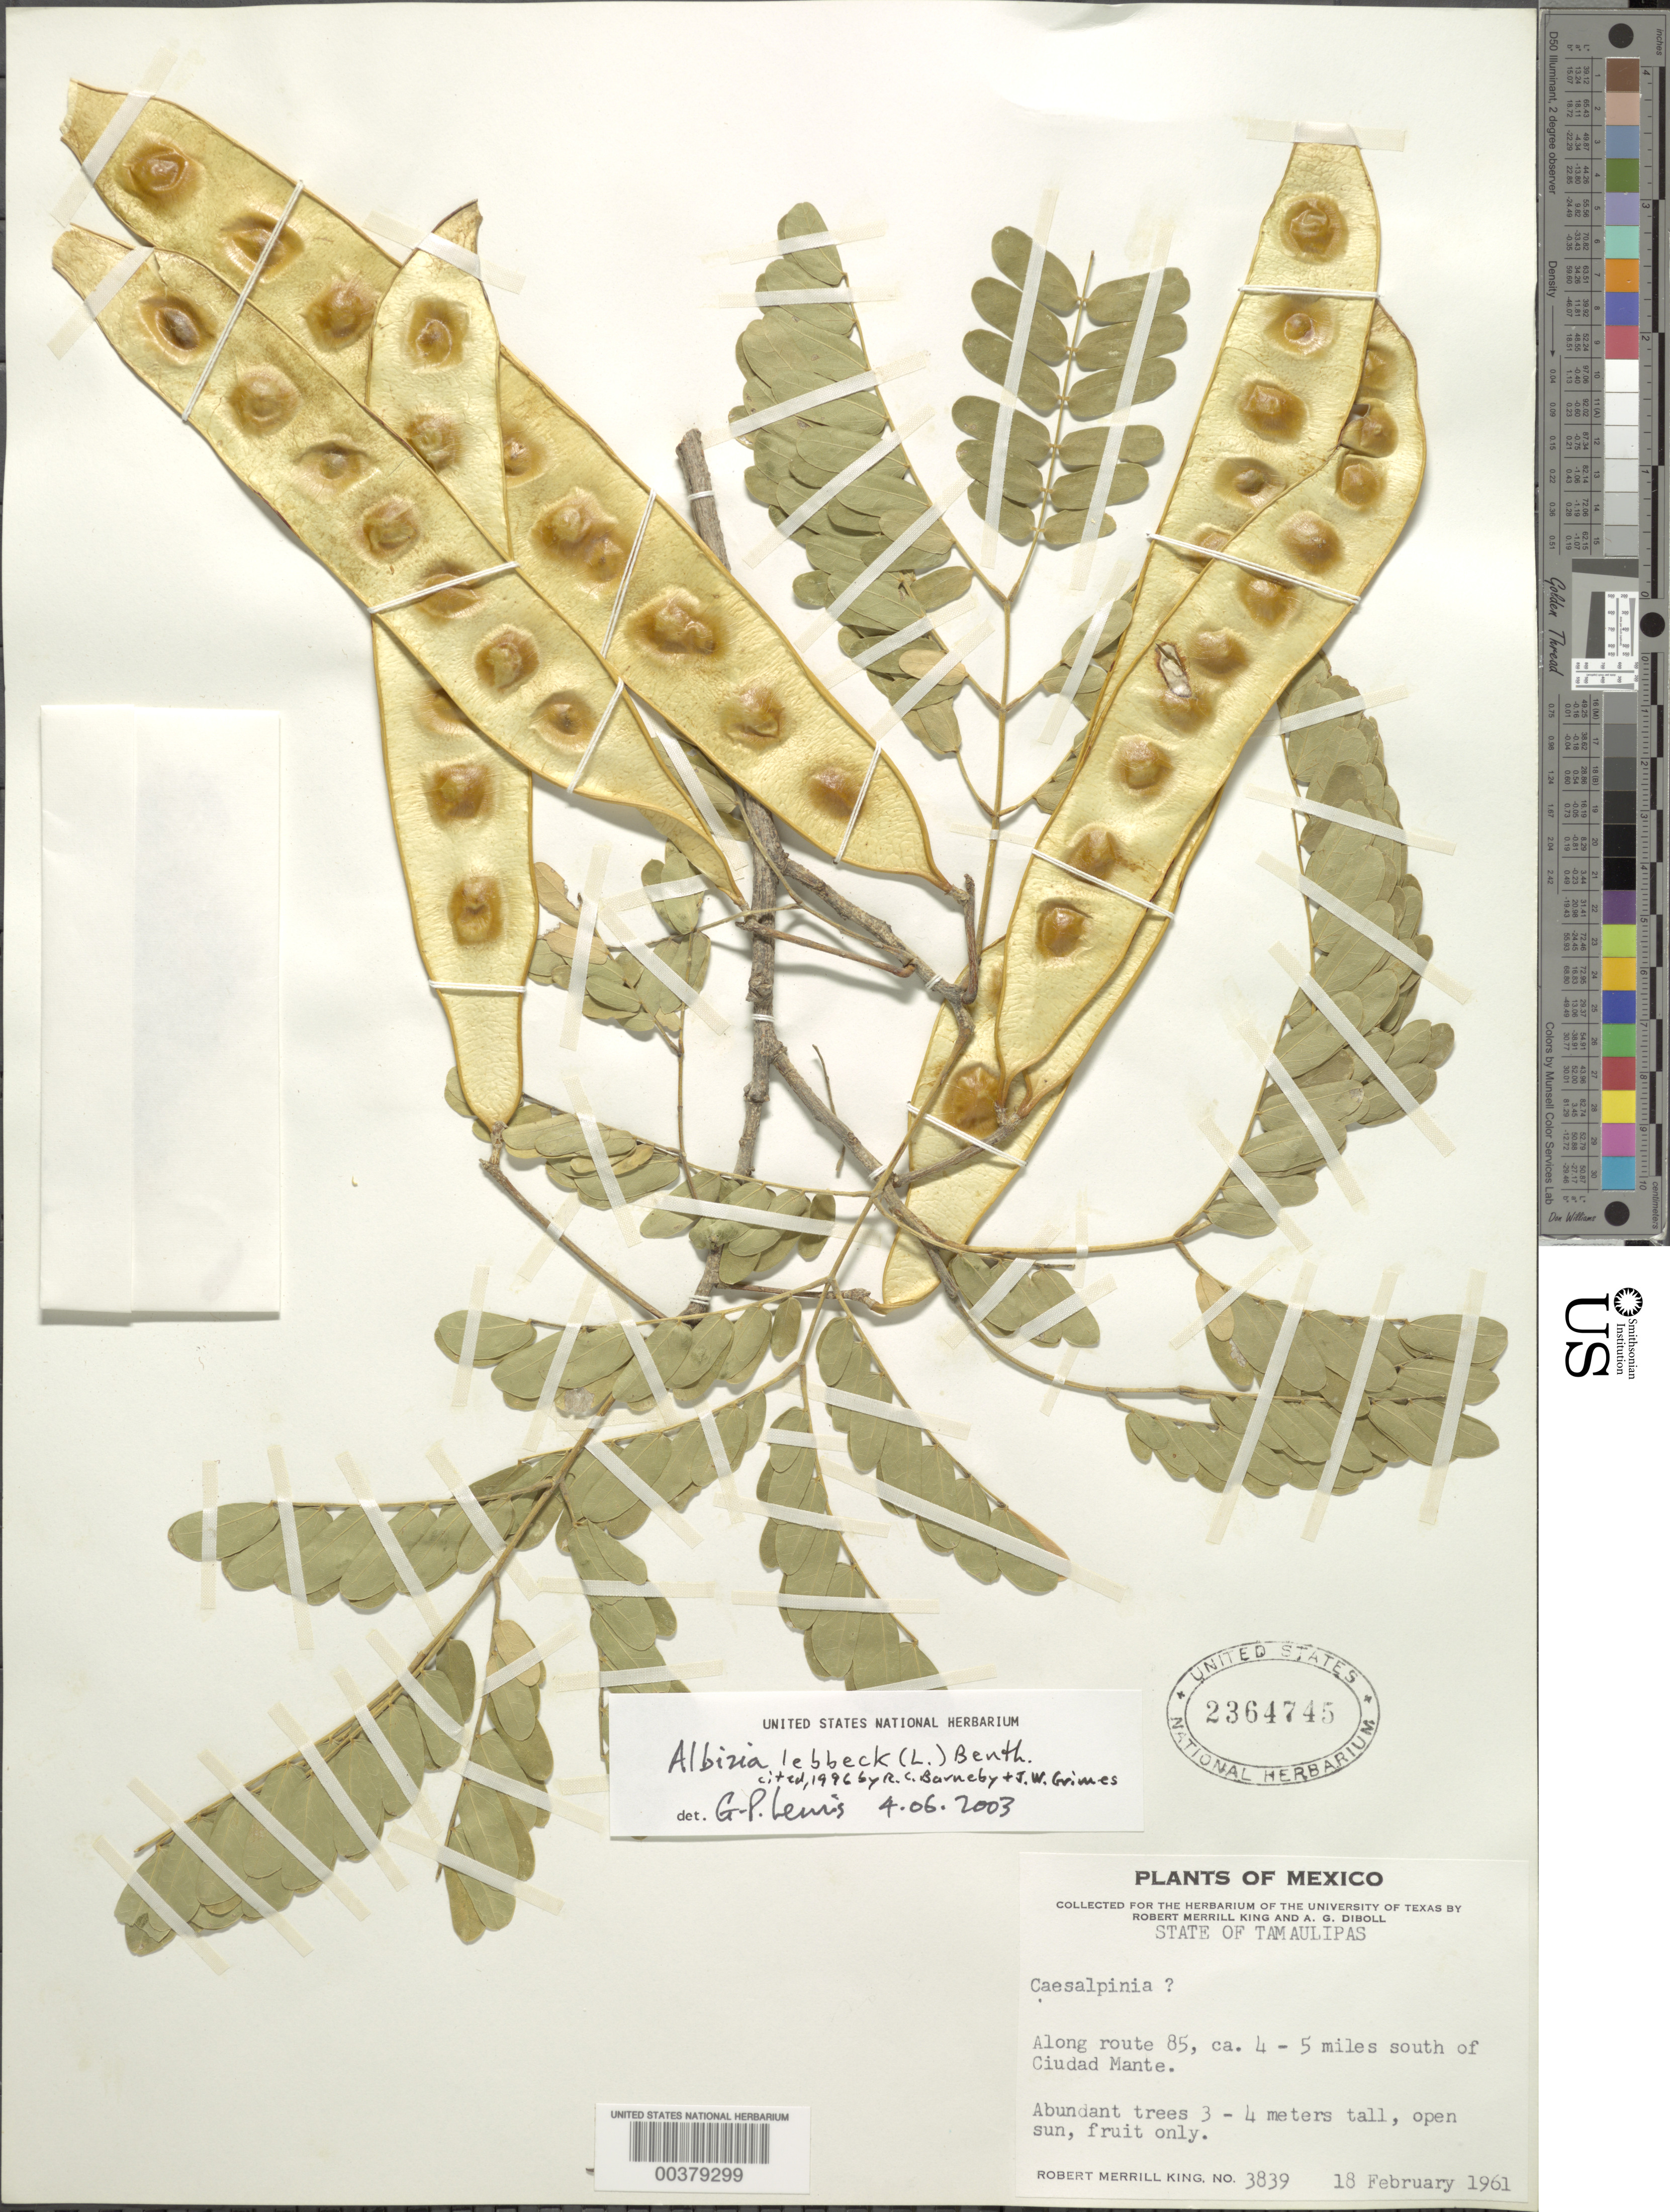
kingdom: Plantae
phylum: Tracheophyta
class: Magnoliopsida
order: Fabales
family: Fabaceae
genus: Albizia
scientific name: Albizia lebbeck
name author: (L.) Benth.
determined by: Lewis, Gwilym P.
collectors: R. M. King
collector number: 3839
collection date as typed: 18 Feb 1961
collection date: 1961-02-18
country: Mexico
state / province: Tamaulipas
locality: Along route 85, ca 4-5 mi S of Cuidad Mante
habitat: Open sun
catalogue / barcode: US 2364745